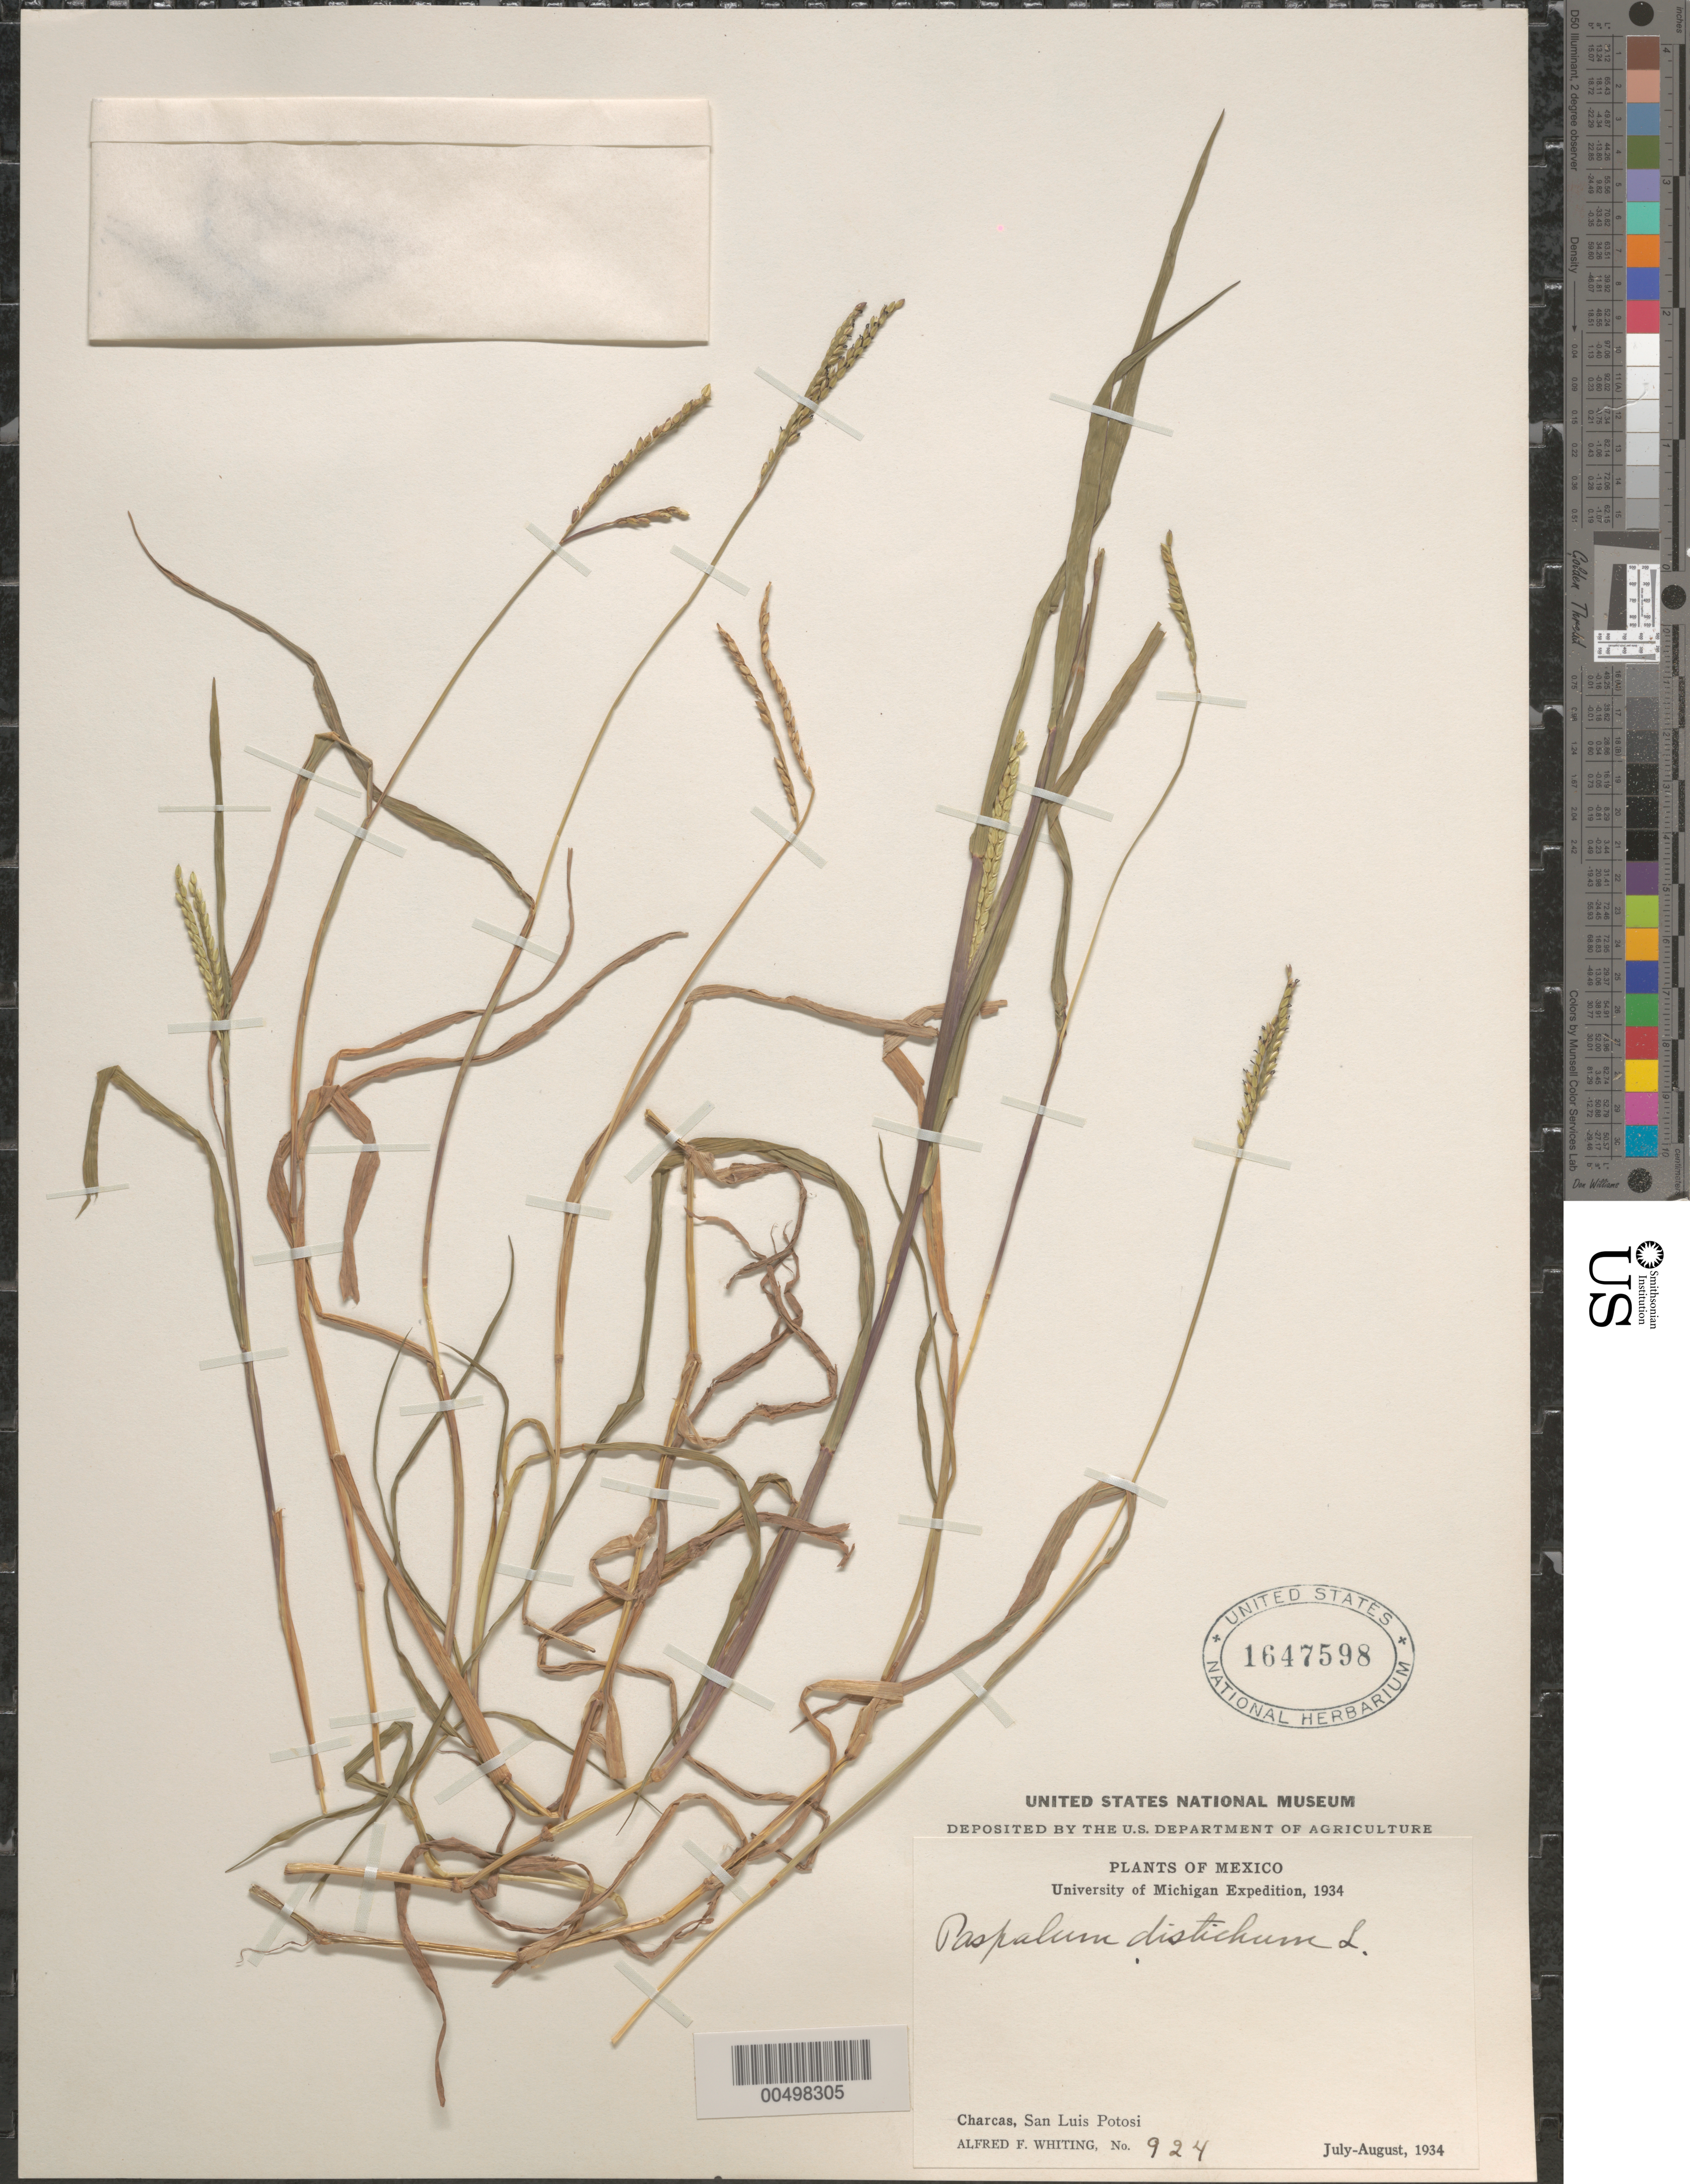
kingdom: Plantae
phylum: Tracheophyta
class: Liliopsida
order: Poales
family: Poaceae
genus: Paspalum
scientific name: Paspalum paspaloides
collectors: A. F. Whiting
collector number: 924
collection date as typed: Jul 1934 to Aug 1934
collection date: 1934-07/1934-08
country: Mexico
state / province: San Luis Potosi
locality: Charcas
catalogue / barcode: US 1647598